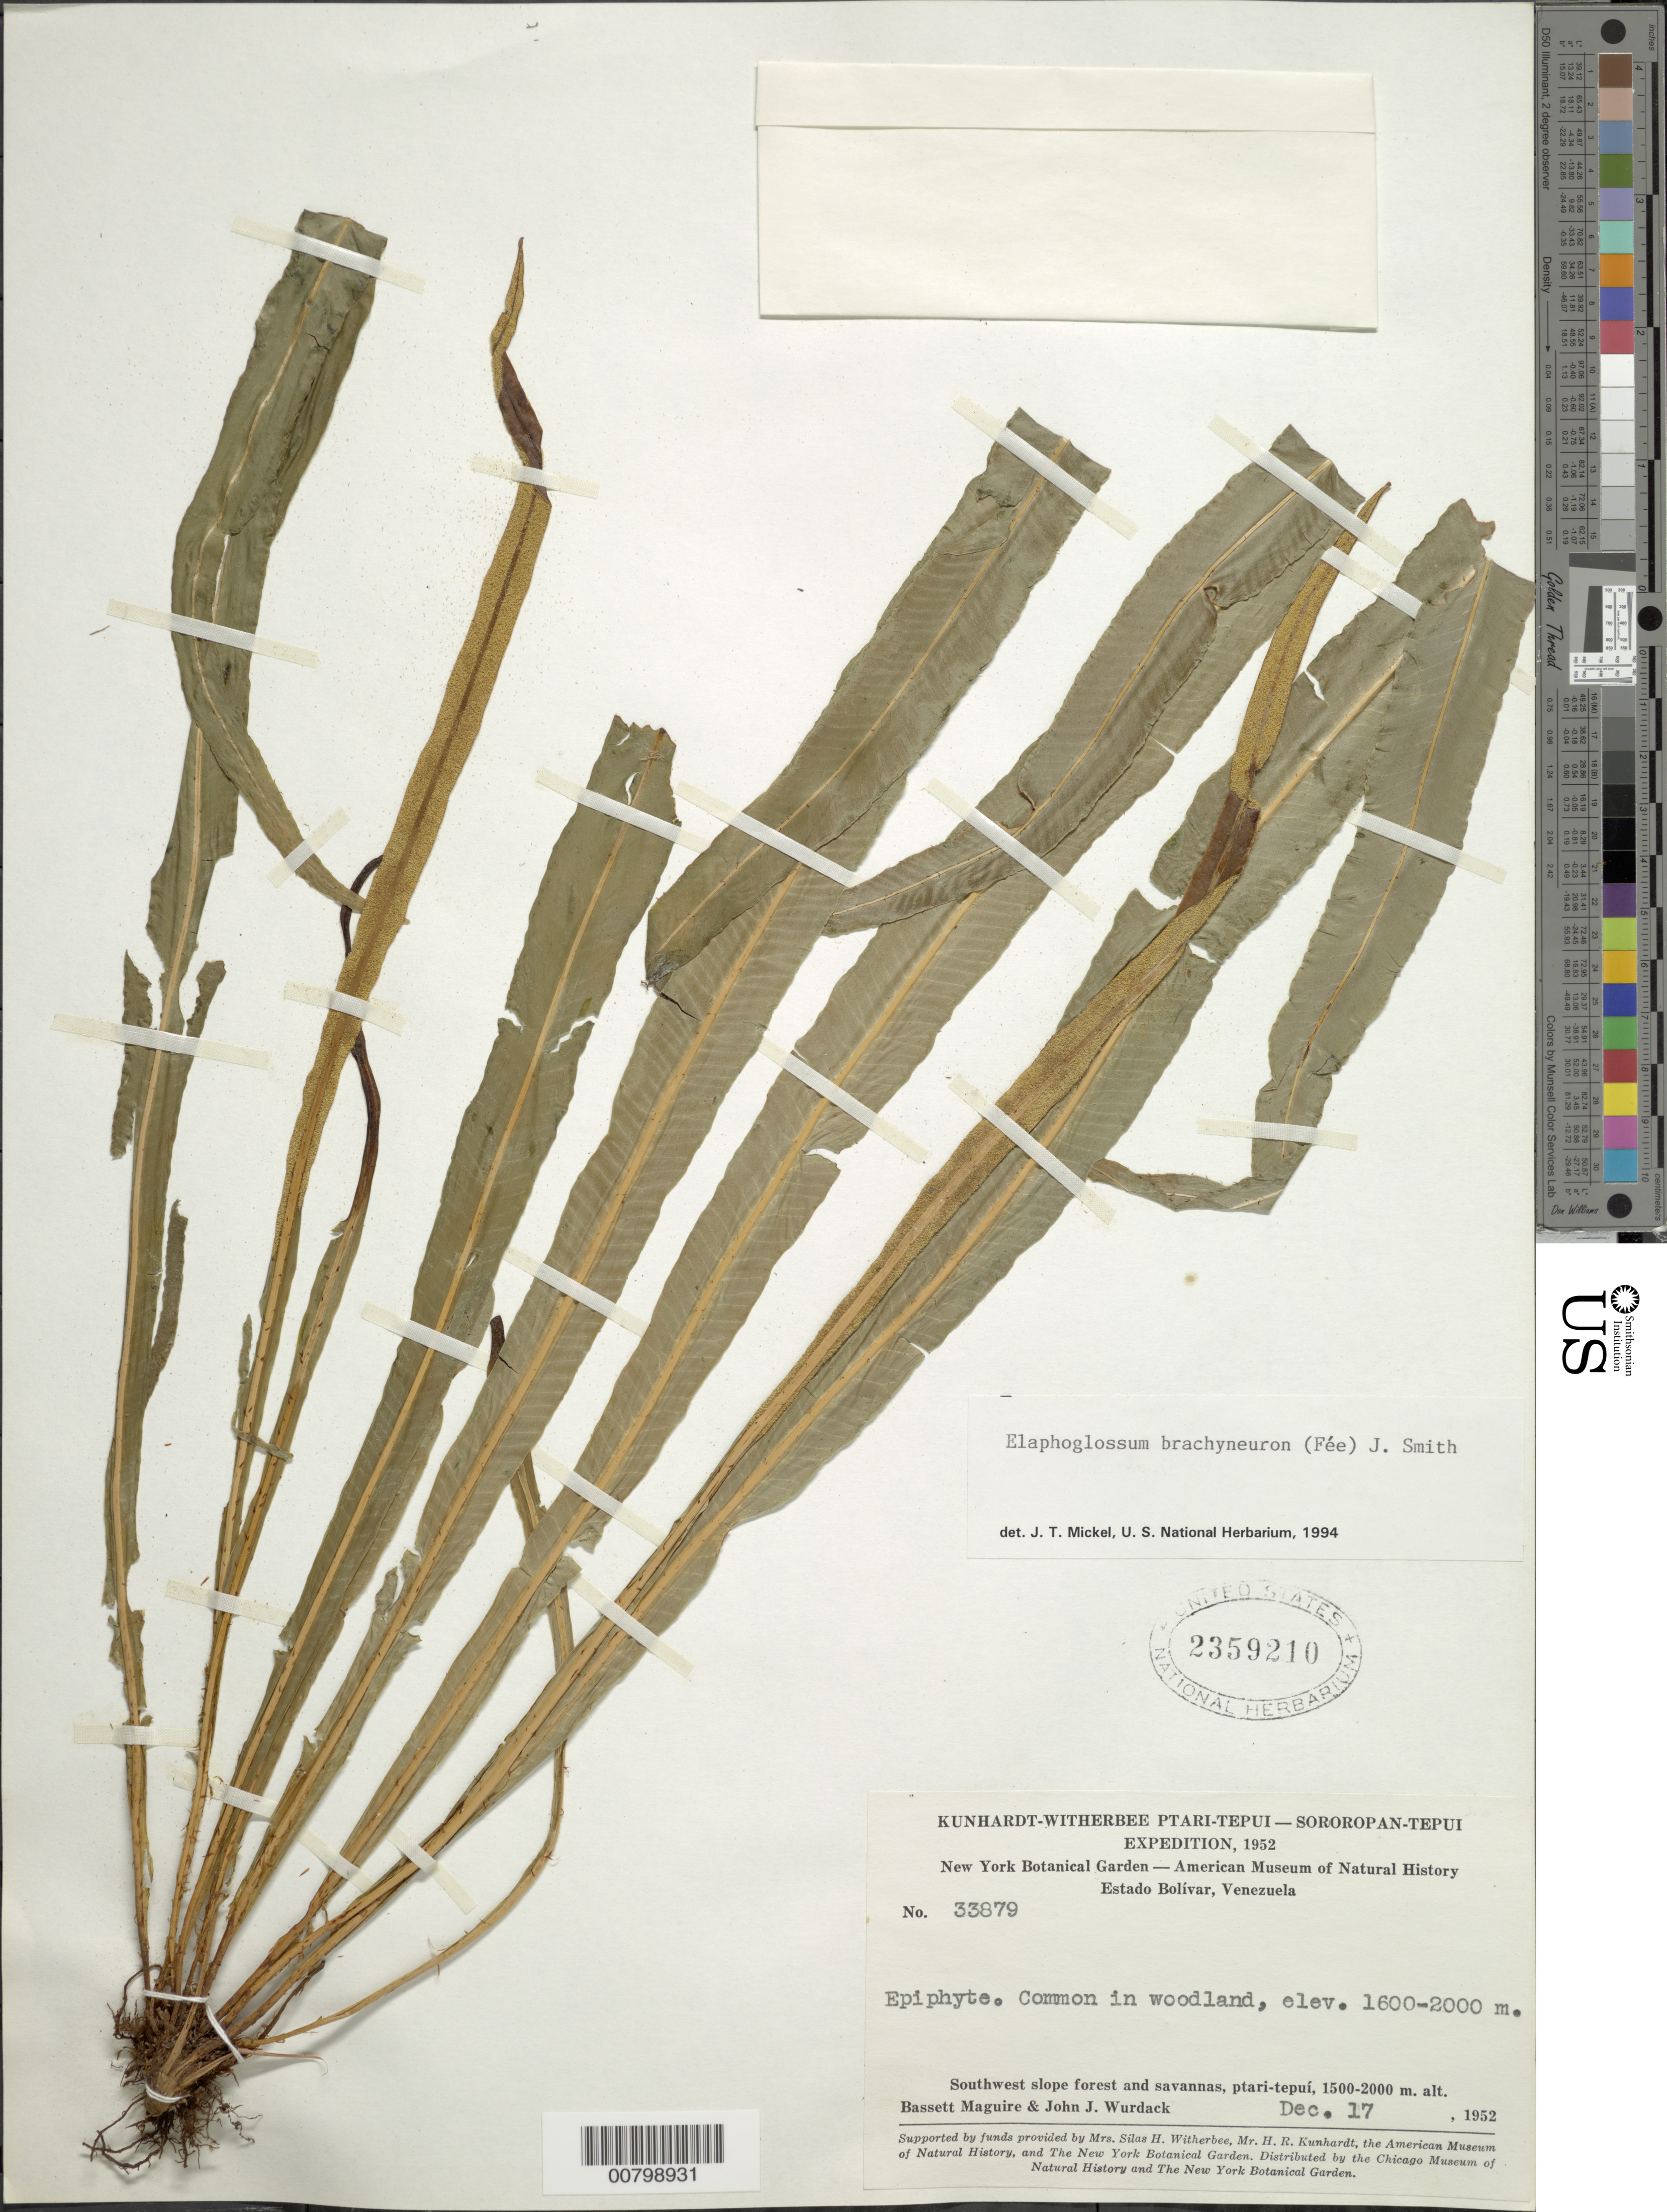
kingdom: Plantae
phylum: Tracheophyta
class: Polypodiopsida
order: Polypodiales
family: Dryopteridaceae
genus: Elaphoglossum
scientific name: Elaphoglossum brachyneuron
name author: (Fée) J. Sm.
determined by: Mickel, J. T., (NY), New York Botanical Garden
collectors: B. Maguire & J. J. Wurdack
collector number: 33879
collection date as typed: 17-Dec-52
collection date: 1952-12-17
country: Venezuela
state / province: Bolívar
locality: Ptari-tepuí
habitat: SW slope forest and savannas; in woodland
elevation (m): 1600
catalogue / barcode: US 2359210